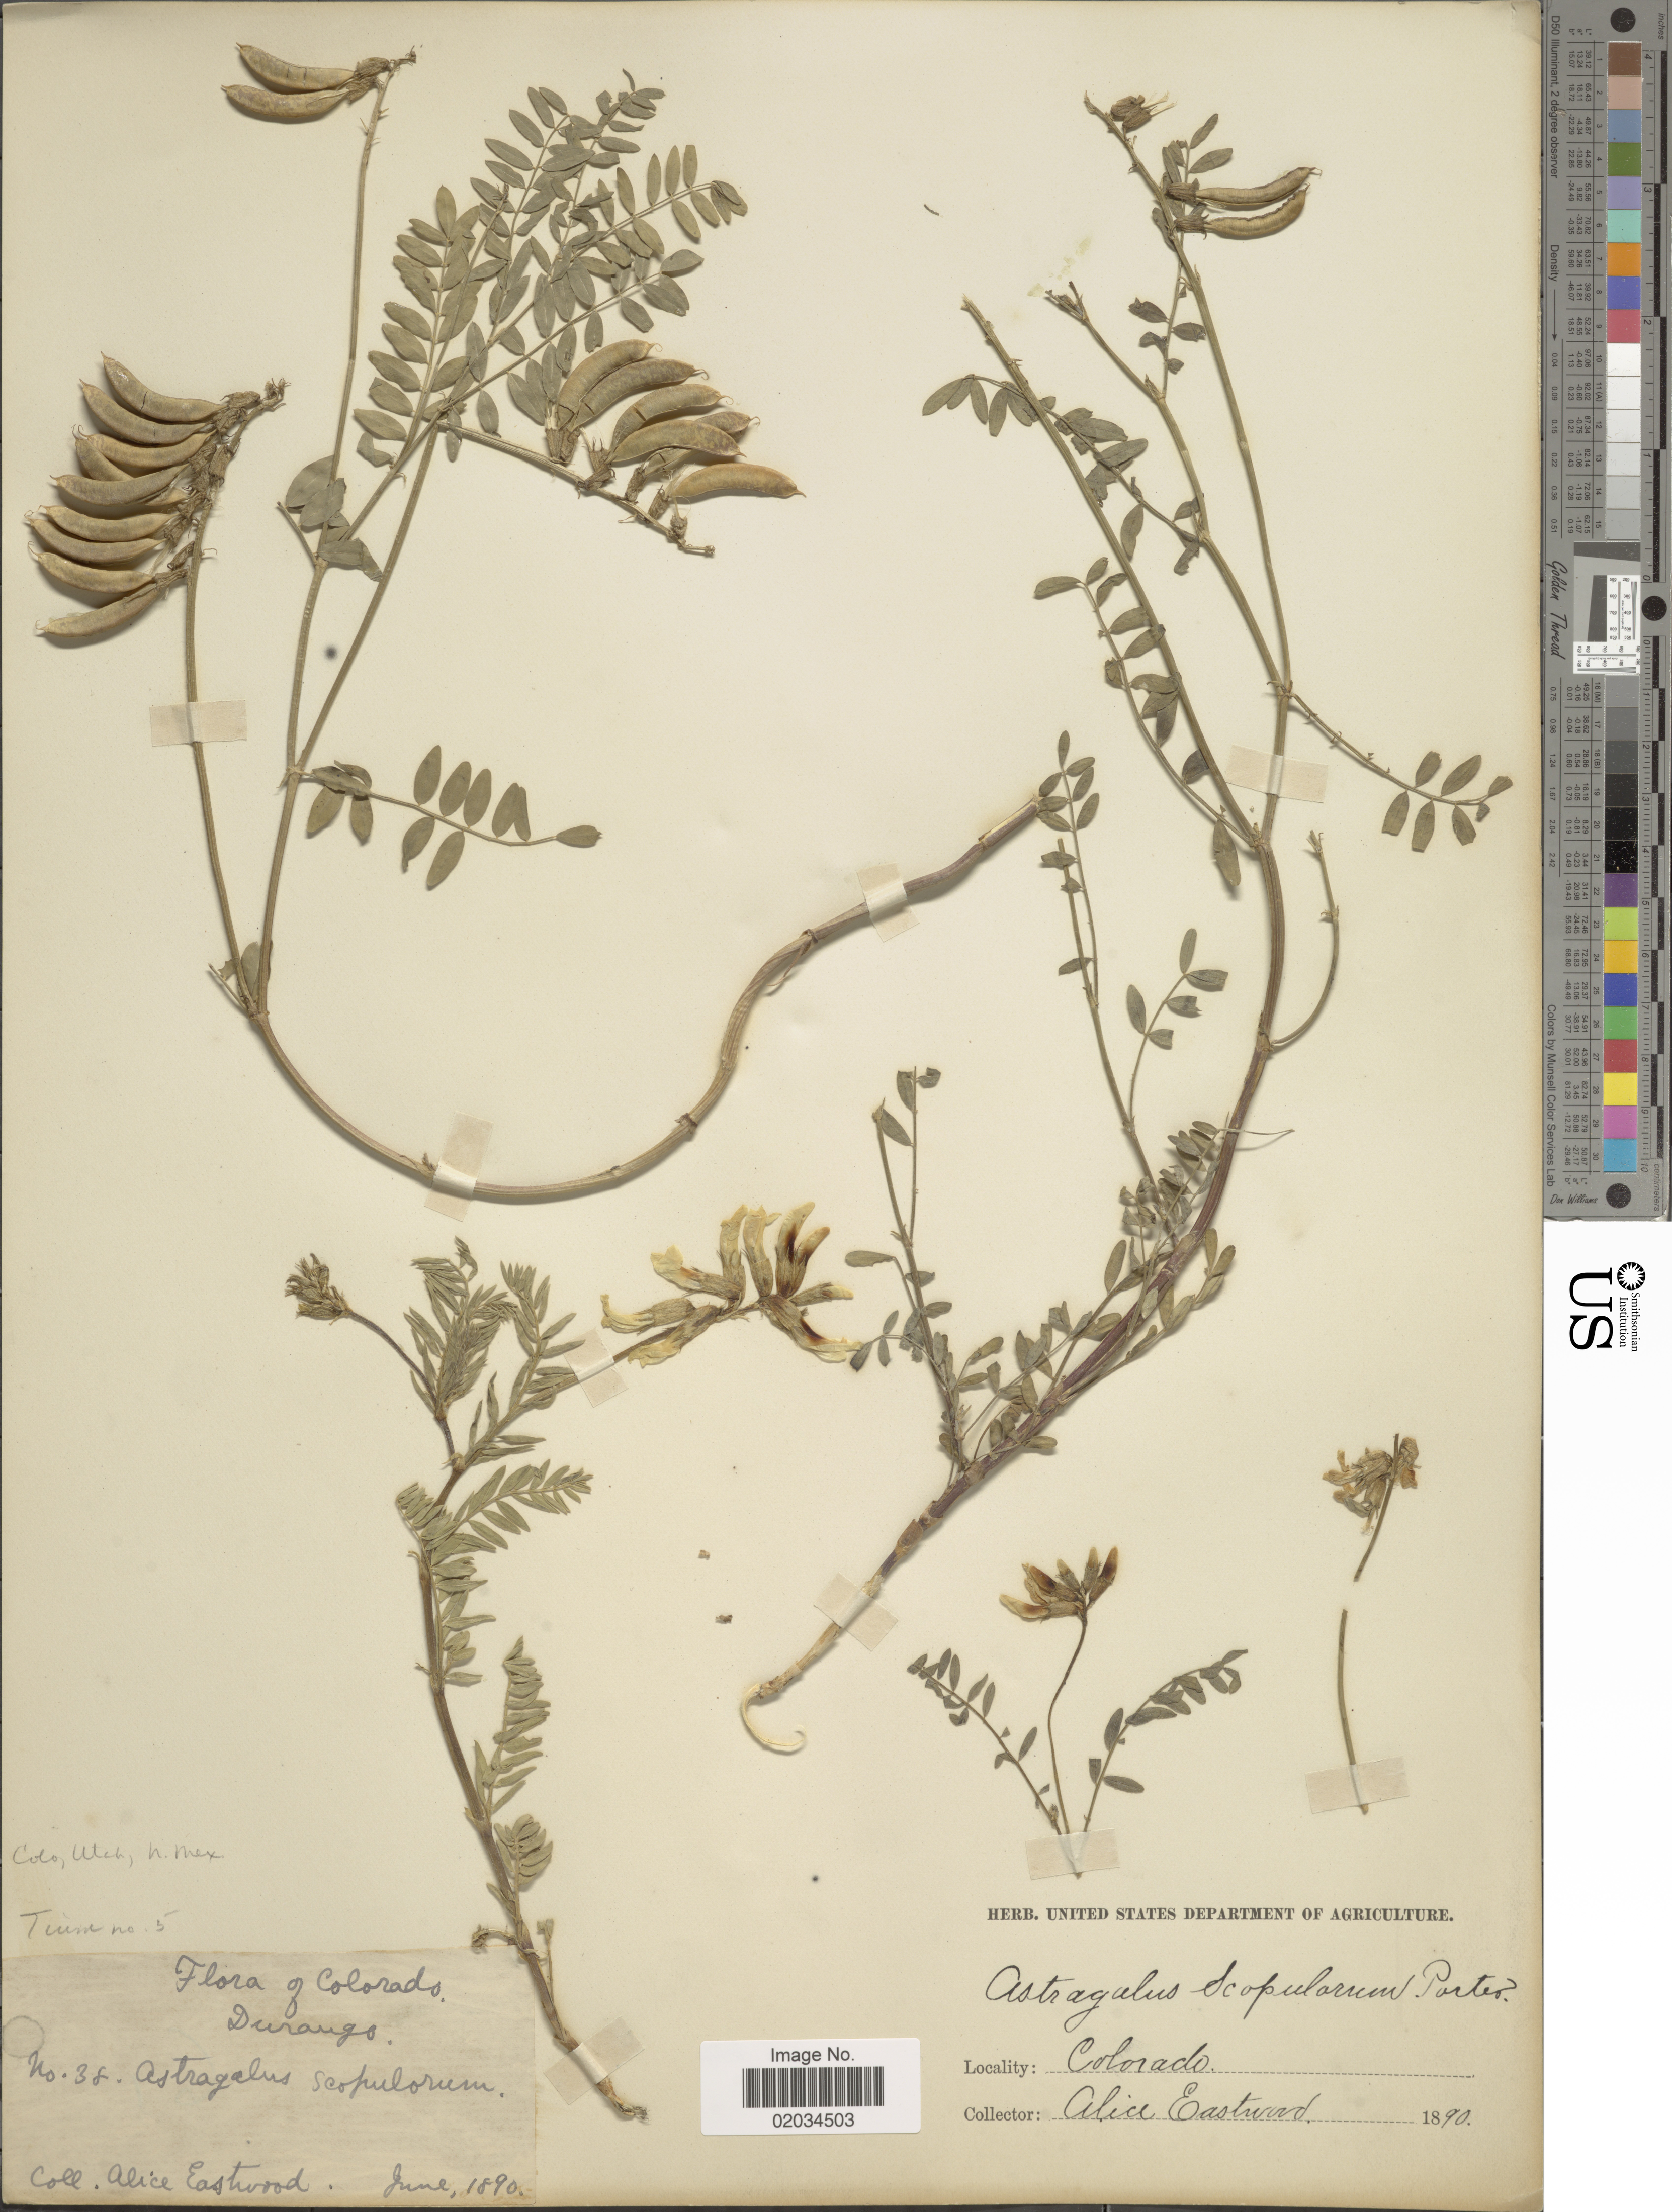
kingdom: Plantae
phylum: Tracheophyta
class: Magnoliopsida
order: Fabales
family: Fabaceae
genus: Astragalus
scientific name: Astragalus scopulorum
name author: Porter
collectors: A. Eastwood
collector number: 38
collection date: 1890-06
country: United States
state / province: Colorado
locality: Durango.